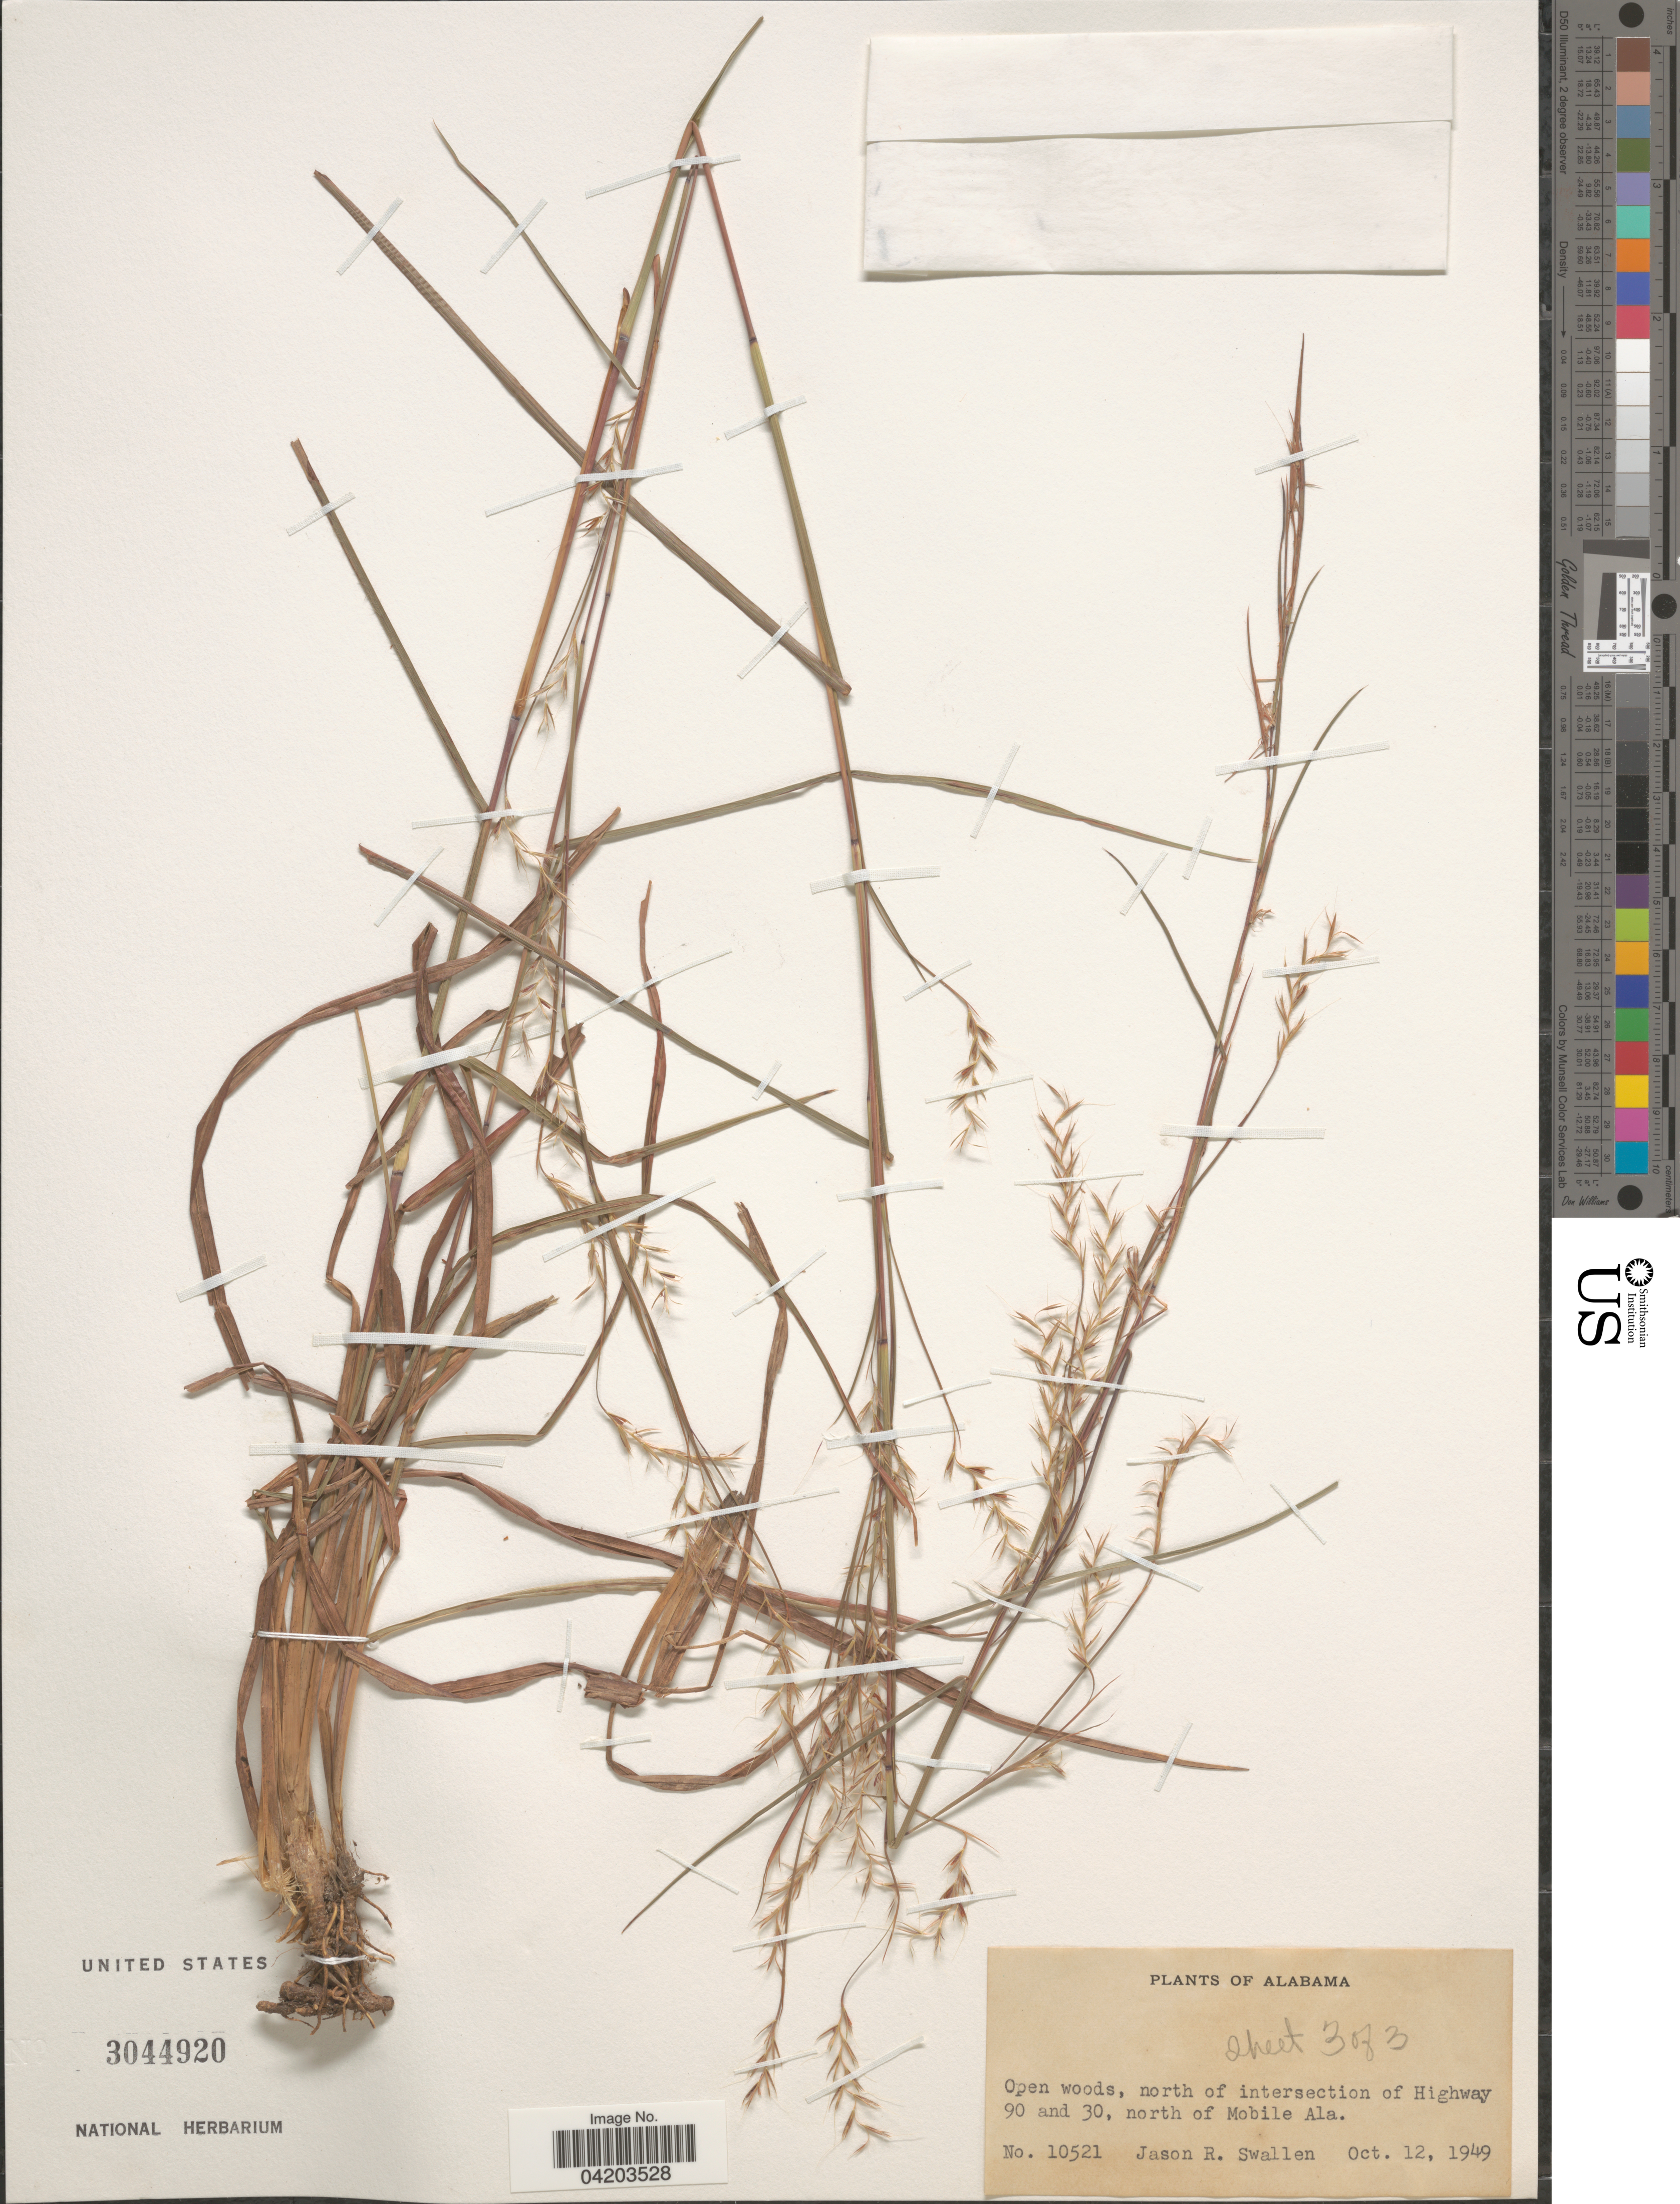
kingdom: Plantae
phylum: Tracheophyta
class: Liliopsida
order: Poales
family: Poaceae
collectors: J. R. Swallen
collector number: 10521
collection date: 1949-10-12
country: United States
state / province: Alabama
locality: North of intersection of Highway 90 and 30, north of Mobile.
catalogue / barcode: US 3044920